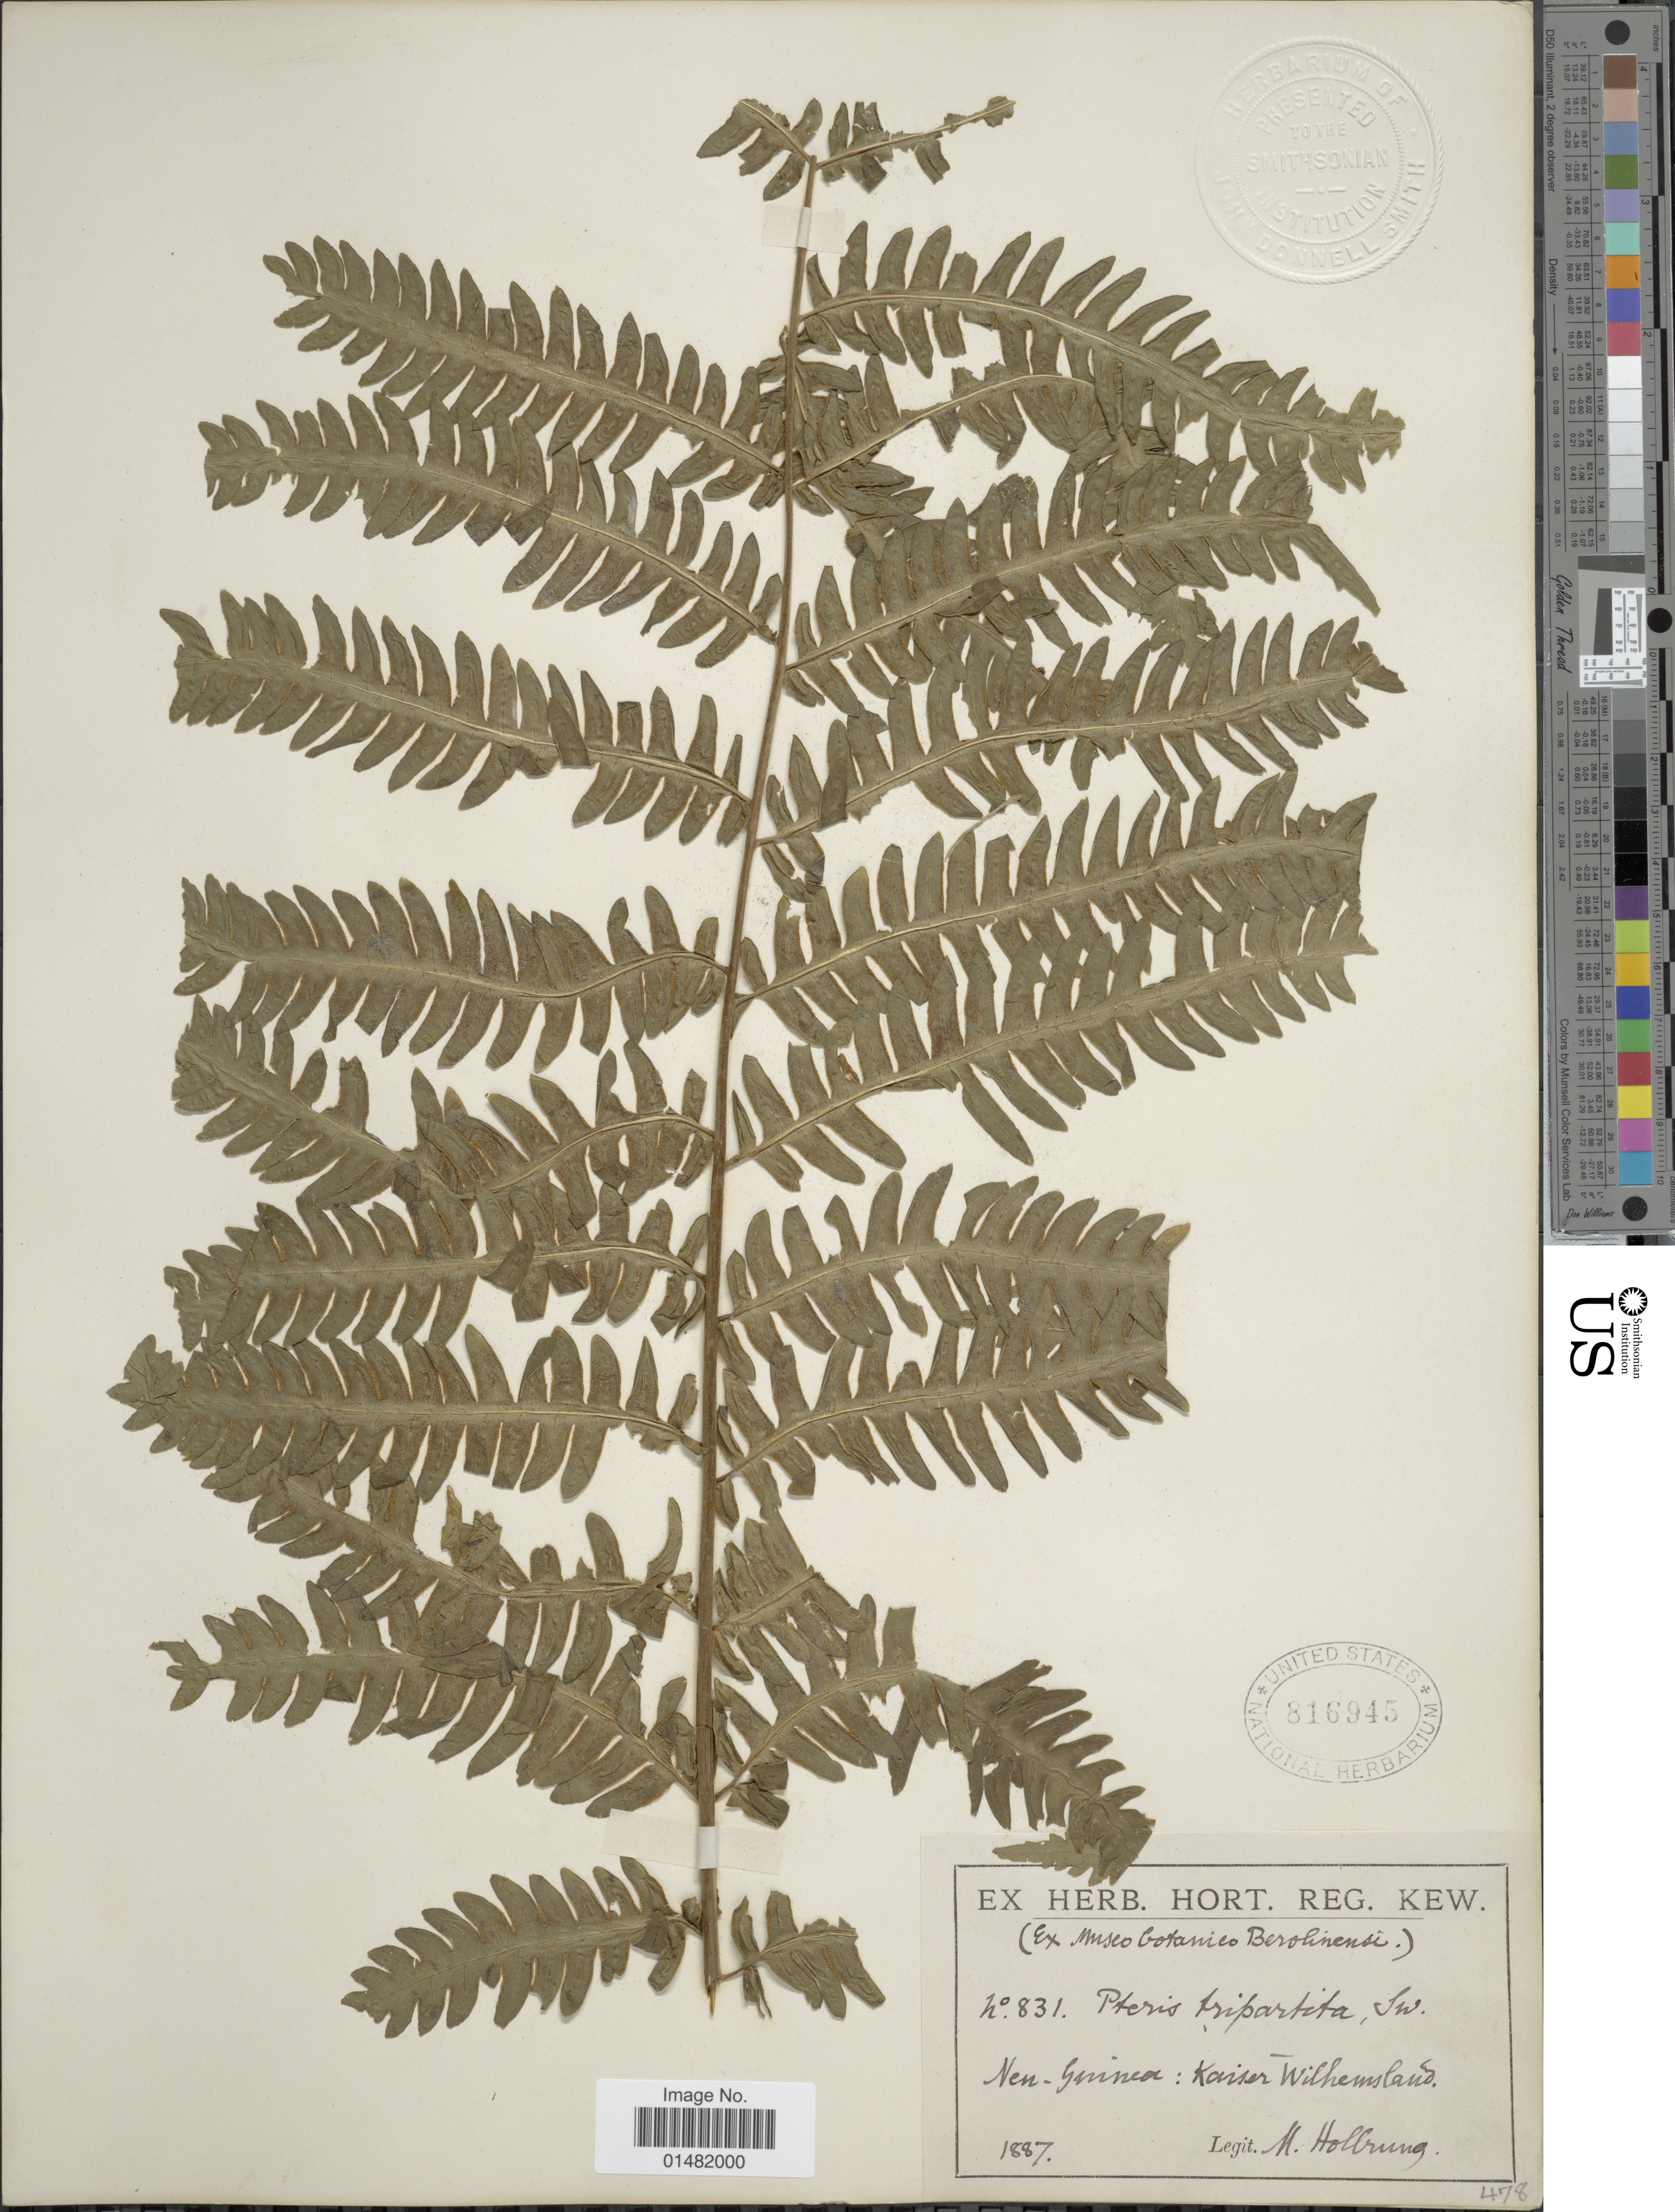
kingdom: Plantae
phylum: Tracheophyta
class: Polypodiopsida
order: Polypodiales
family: Pteridaceae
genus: Pteris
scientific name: Pteris tripartita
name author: Sw.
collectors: M. Hollrung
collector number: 831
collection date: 1887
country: Papua New Guinea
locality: Neu-Guinea: Kaiser Wilhelmsland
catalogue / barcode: US 816945